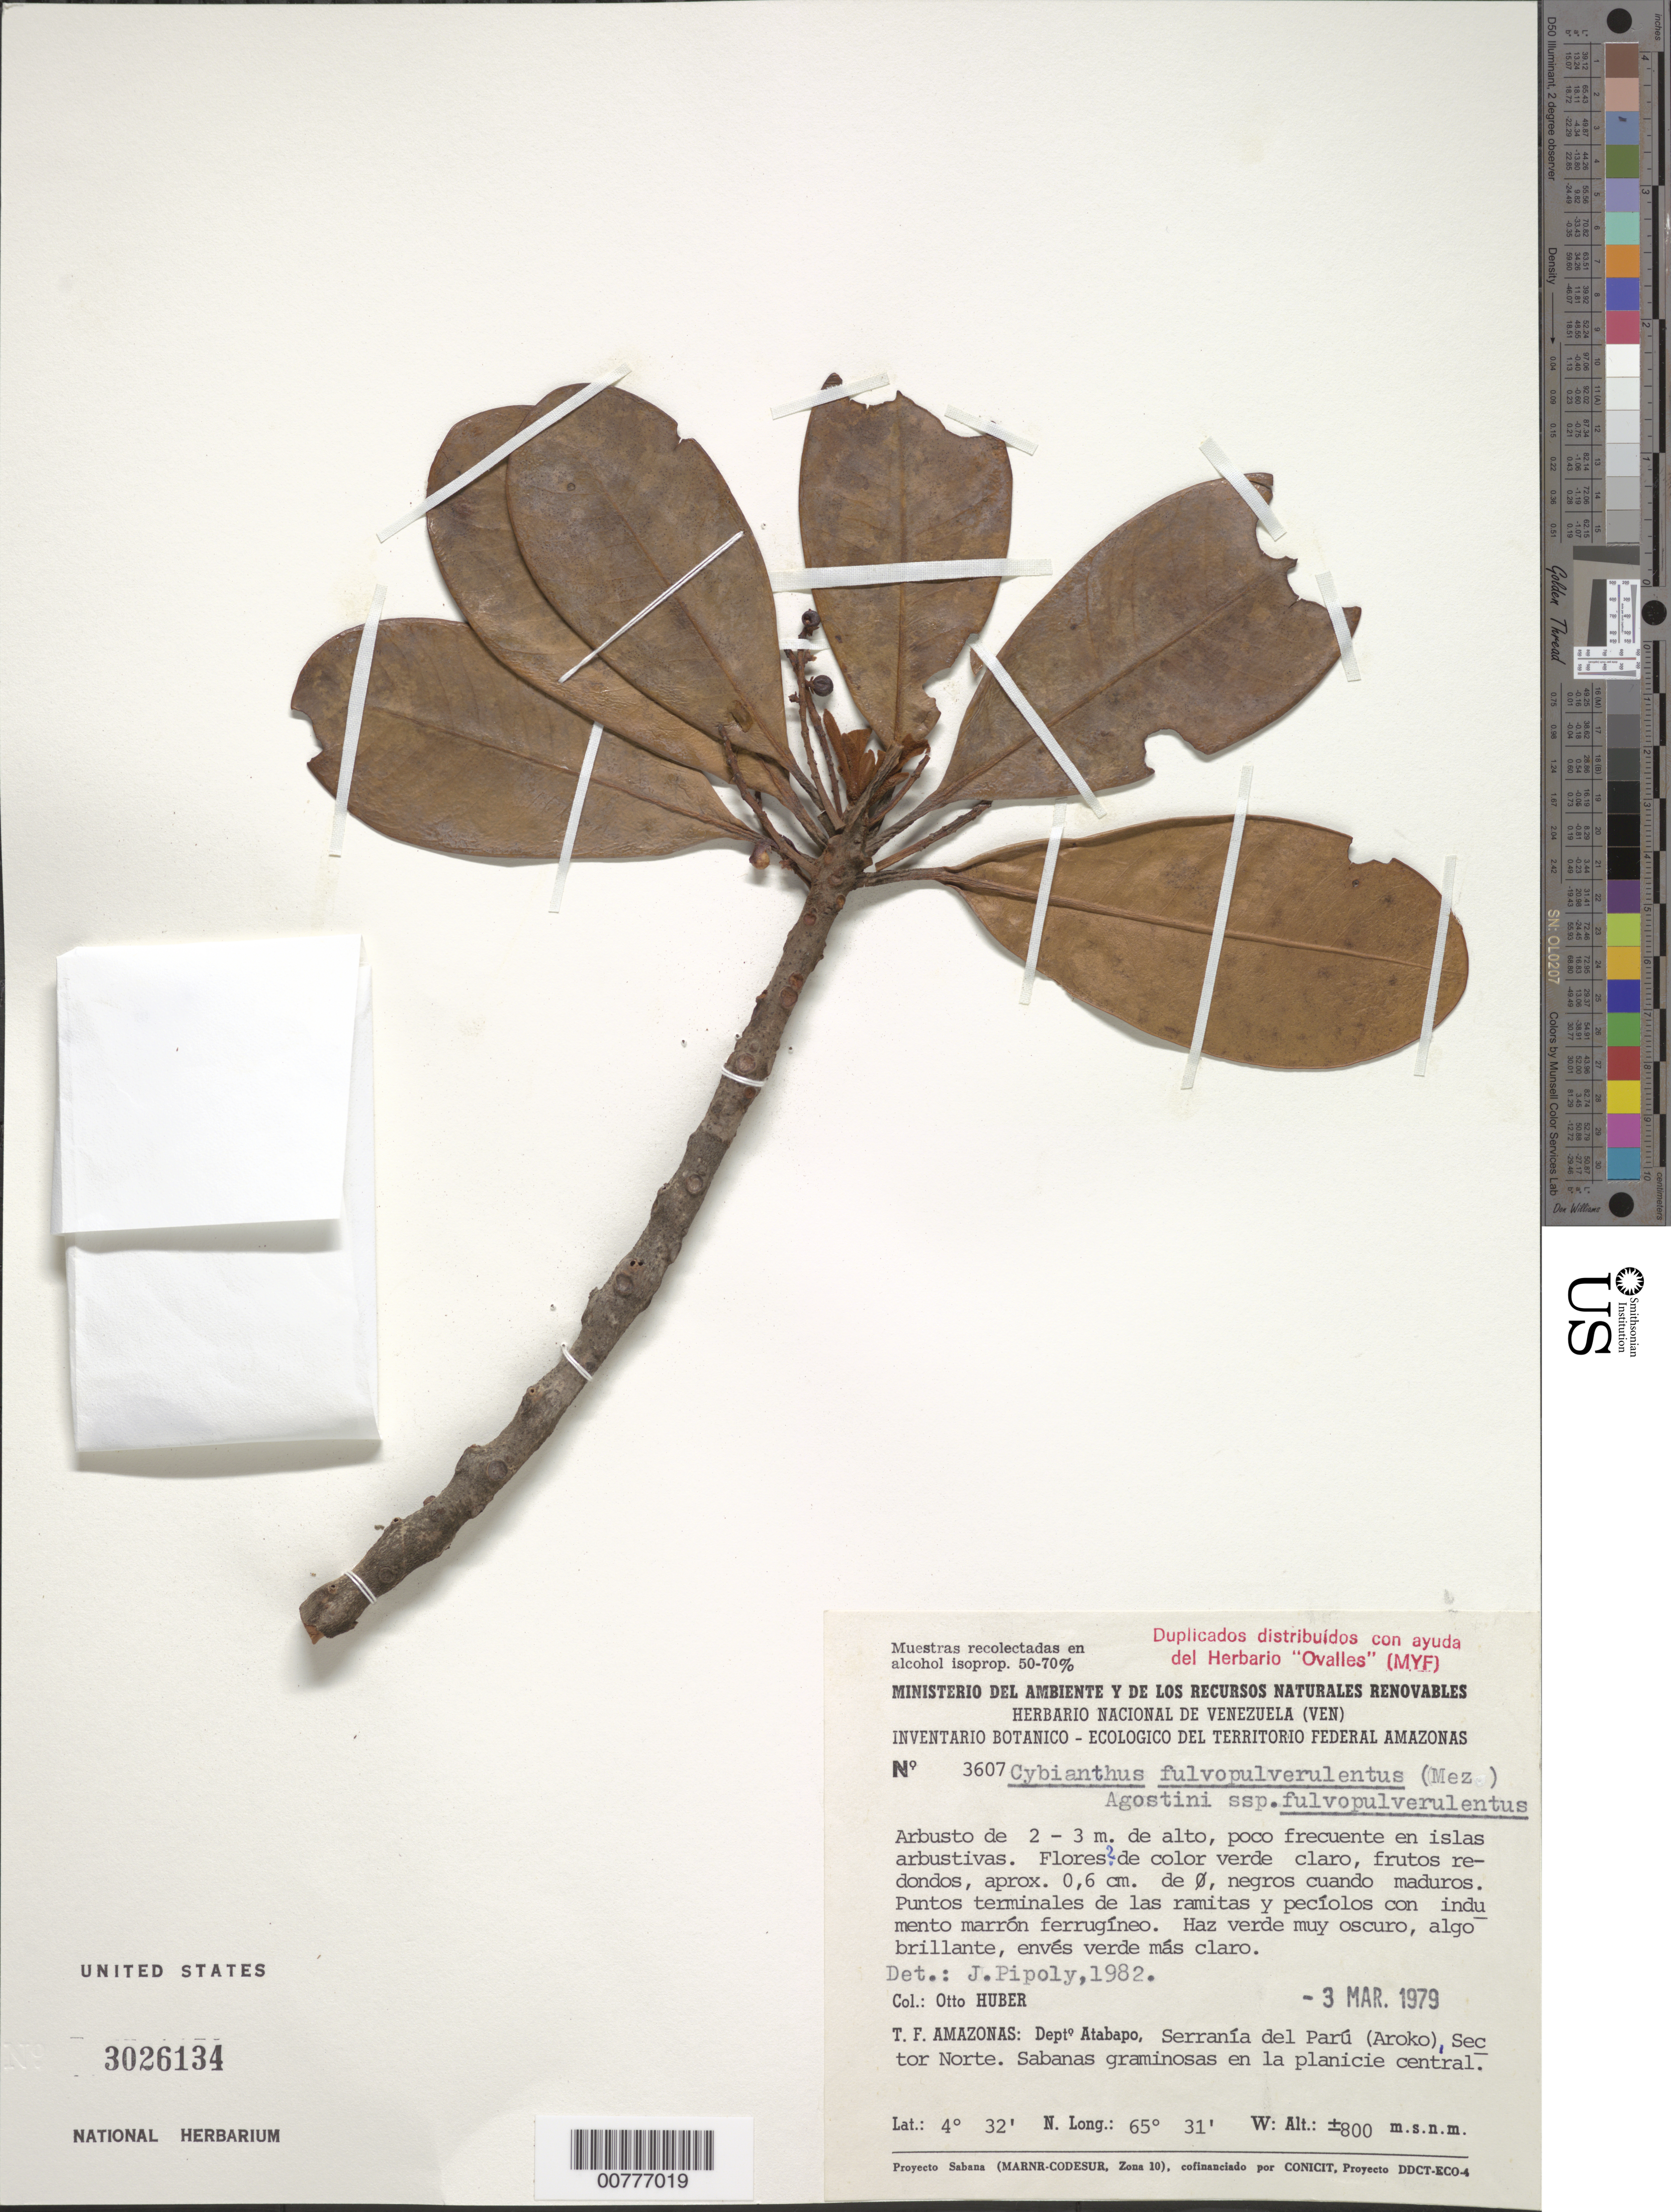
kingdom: Plantae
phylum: Tracheophyta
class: Magnoliopsida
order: Ericales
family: Primulaceae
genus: Cybianthus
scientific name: Cybianthus fulvopulverulentus subsp. fulvopulverulentus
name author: (Mez) G. Agostini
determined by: Pipoly, J. J., III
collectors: O. Huber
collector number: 3607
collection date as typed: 3-Mar-79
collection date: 1979-03-03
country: Venezuela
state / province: Amazonas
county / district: Atabapo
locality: Serraina del Parú (Aroko), sector Norte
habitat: Sabana graminosas en la planicie central; en islas arbustivas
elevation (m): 800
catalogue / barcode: US 3026134